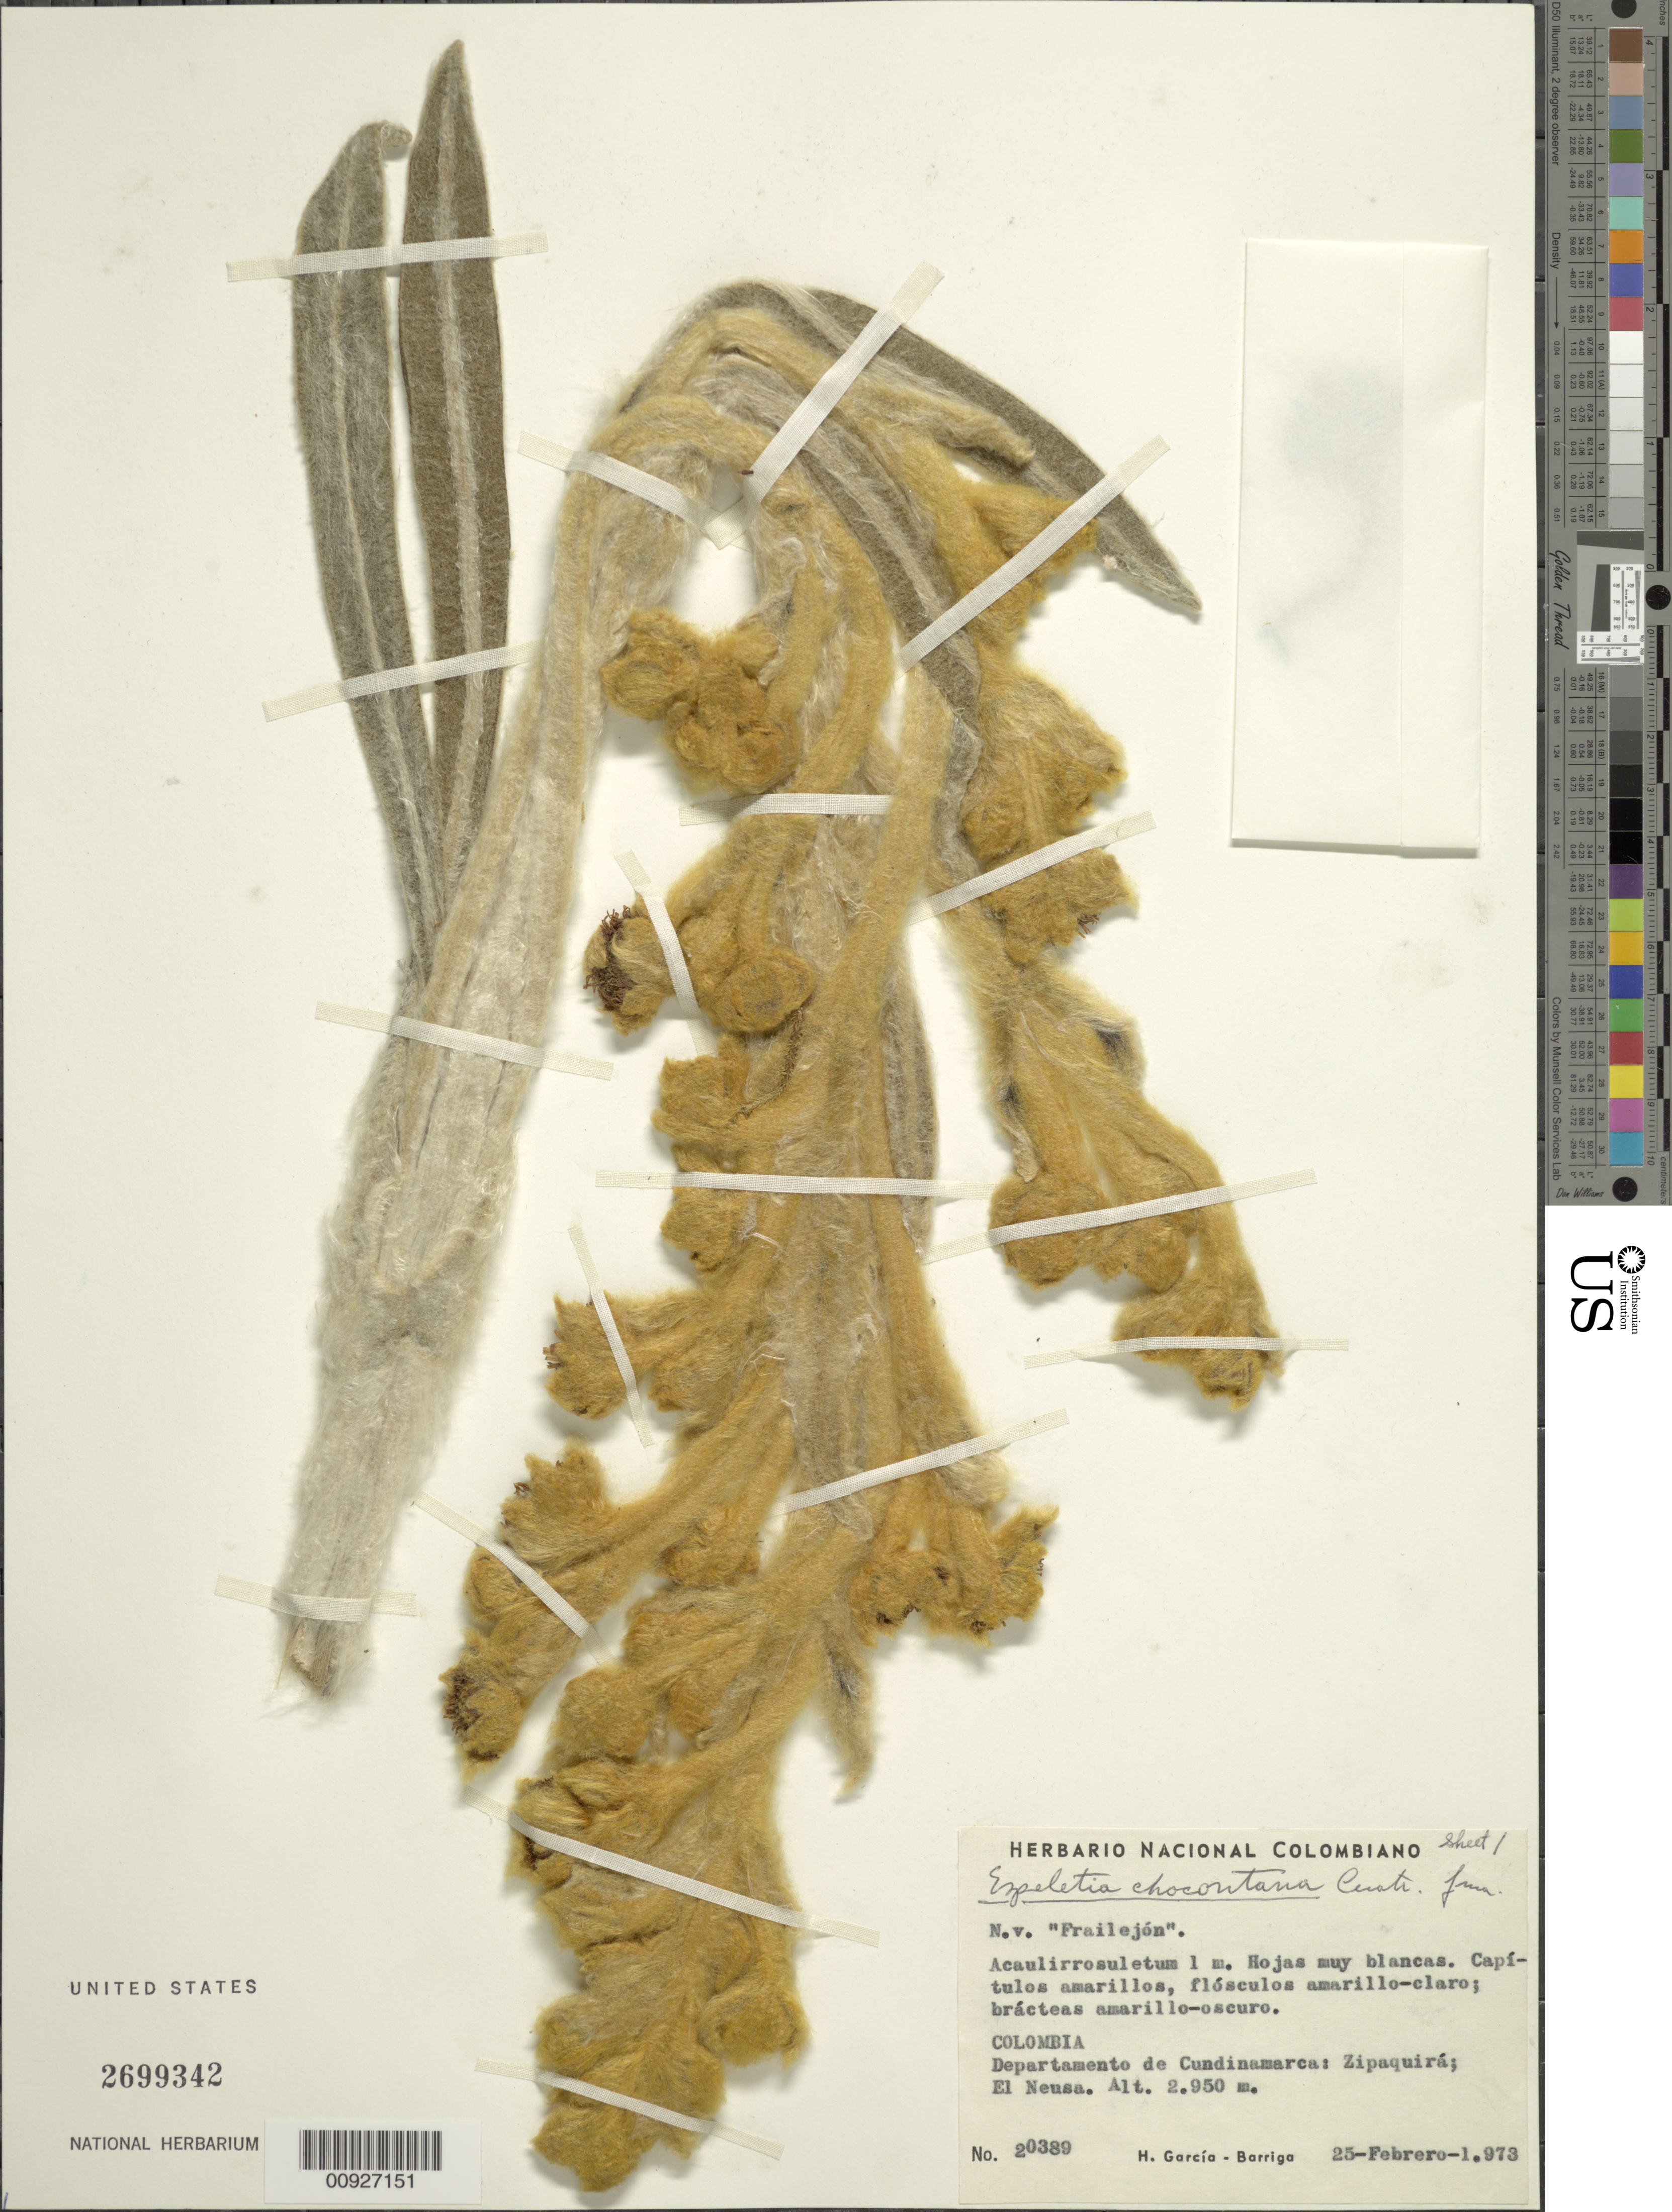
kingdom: Plantae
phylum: Tracheophyta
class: Magnoliopsida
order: Asterales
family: Asteraceae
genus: Espeletia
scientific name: Espeletia chocontana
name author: Cuatrec.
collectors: H. García Barriga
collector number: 20389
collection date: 1973-02-25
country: Colombia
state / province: Cundinamarca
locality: Zipaquirá, El Neusa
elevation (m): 2950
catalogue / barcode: US 2699342